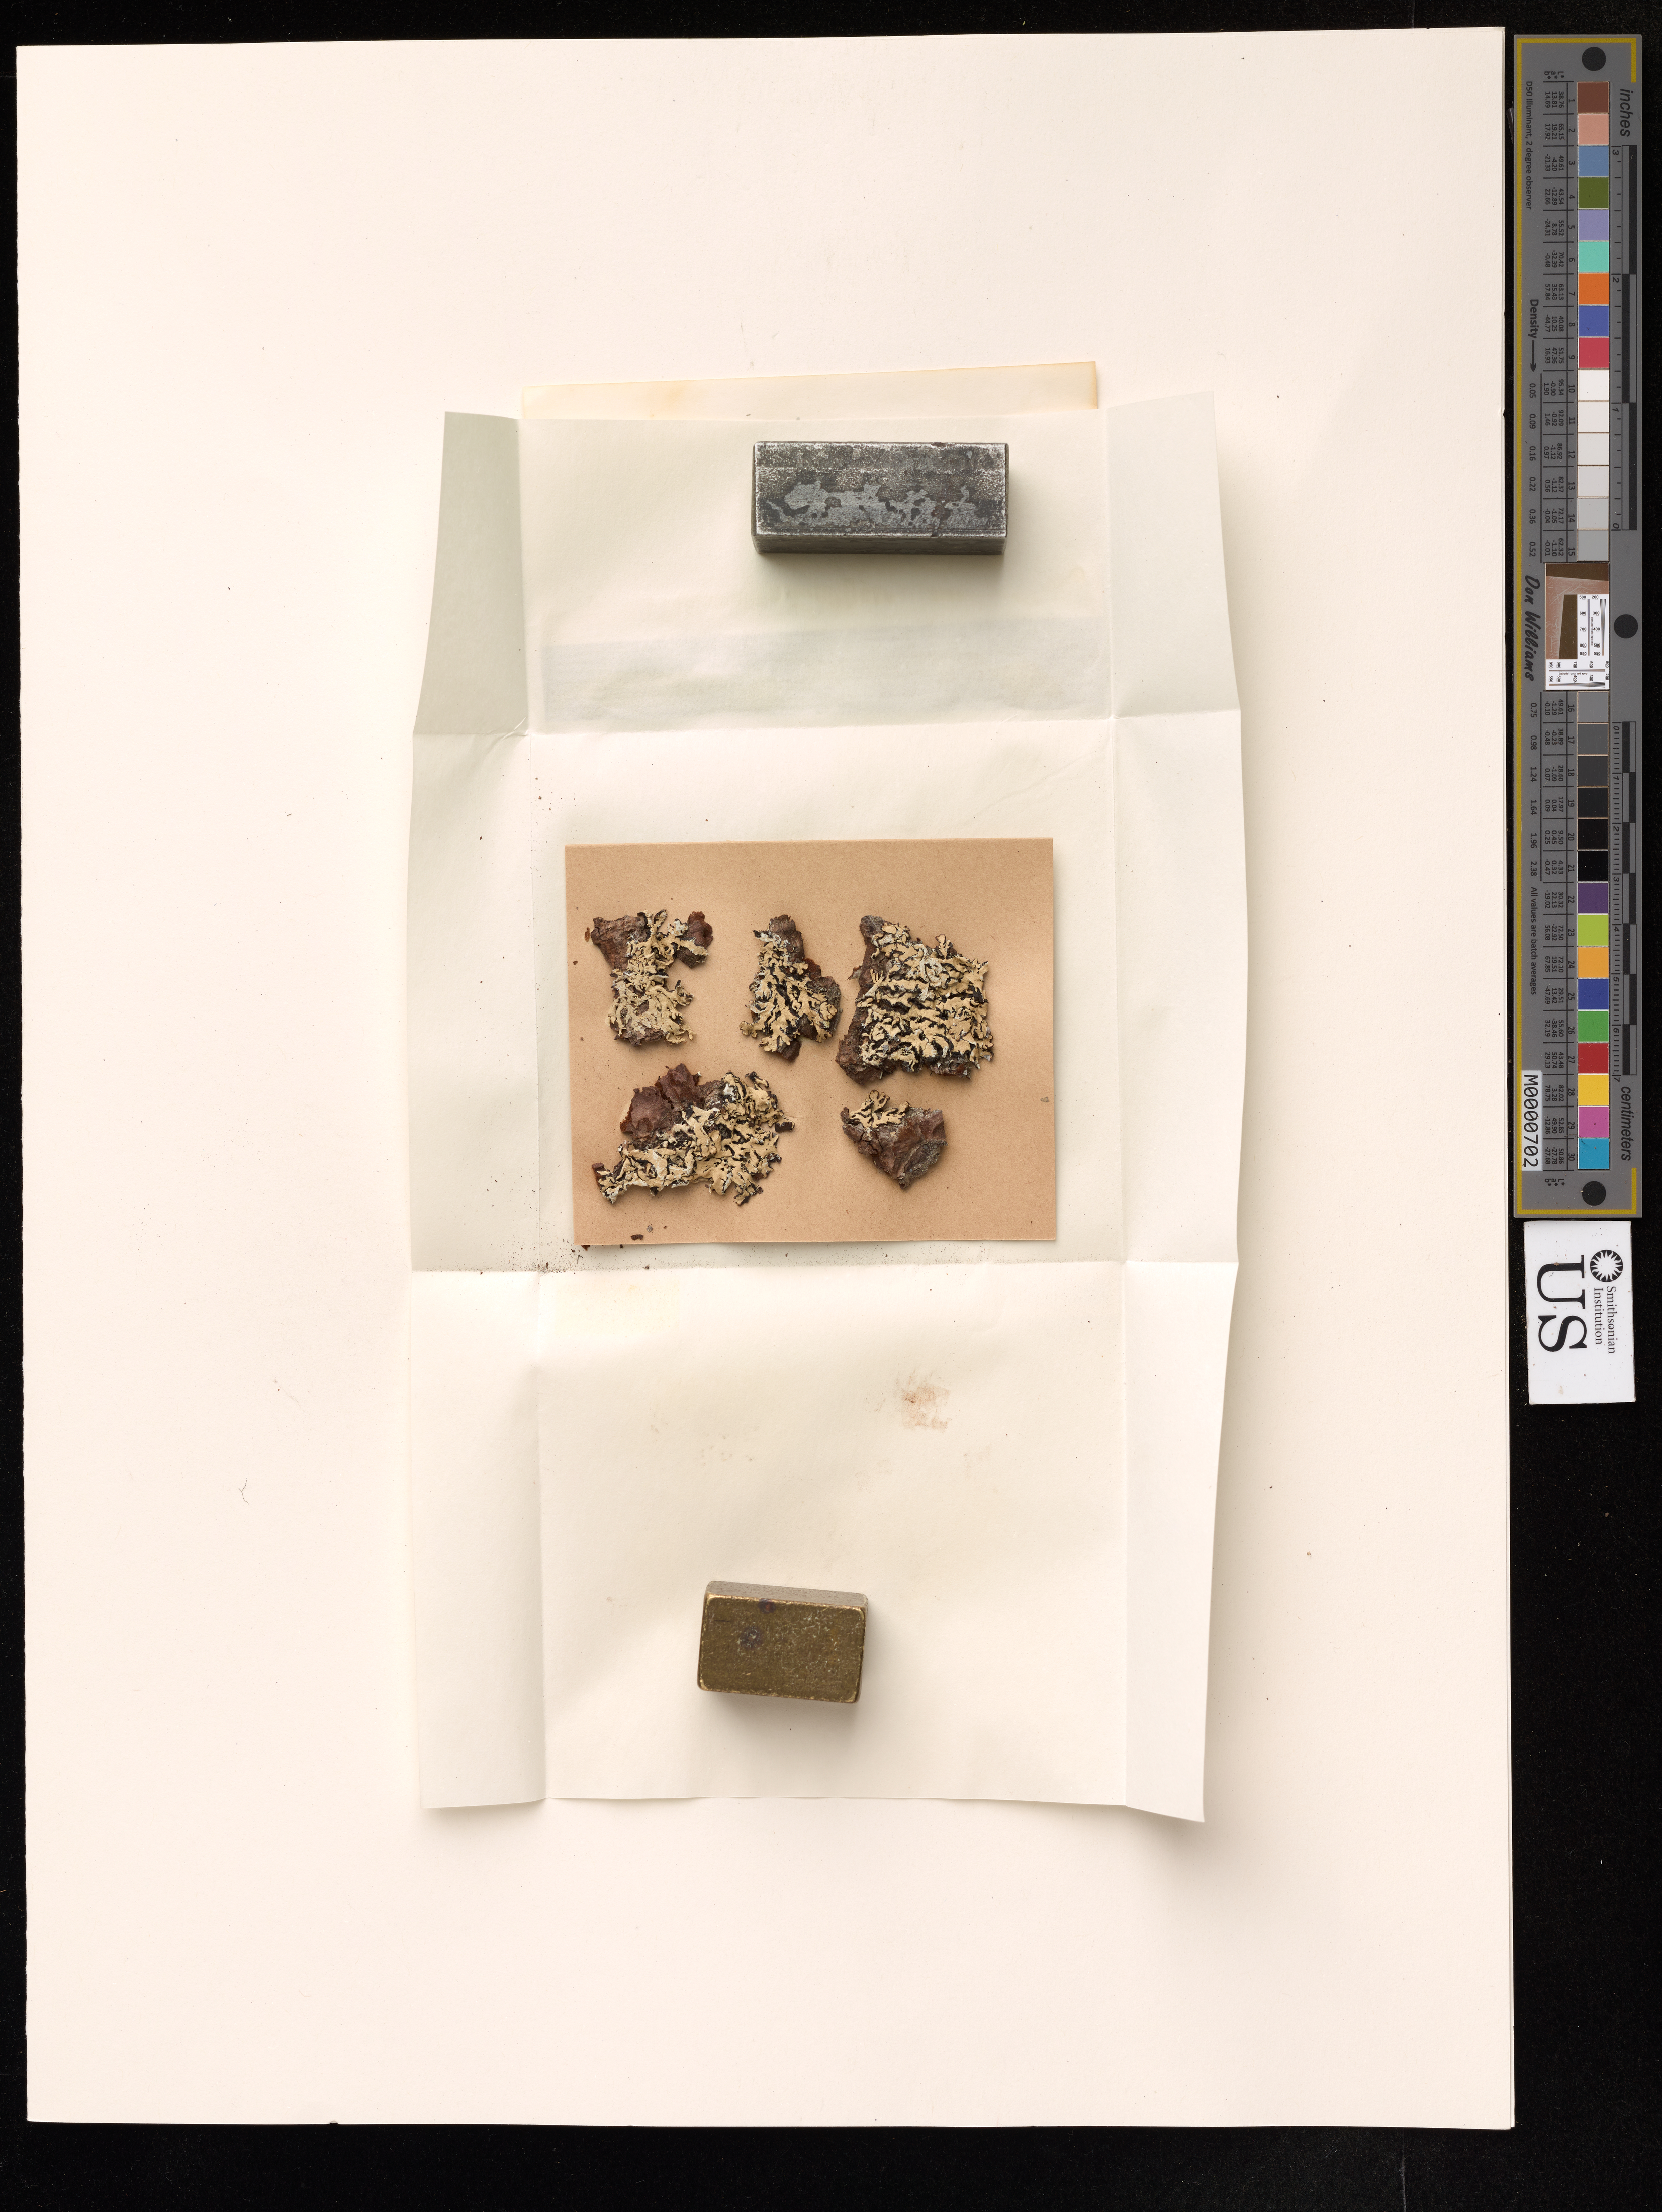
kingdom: Fungi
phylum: Ascomycota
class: Lecanoromycetes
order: Lecanorales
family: Parmeliaceae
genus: Hypogymnia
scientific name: Hypogymnia bitteriana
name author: (Zahlbr.) Rasanen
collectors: C. Tavares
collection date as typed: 11 Aug 1949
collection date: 1949-08-11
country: Portugal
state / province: Castelo Branco / Guarda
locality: Serra da estrela